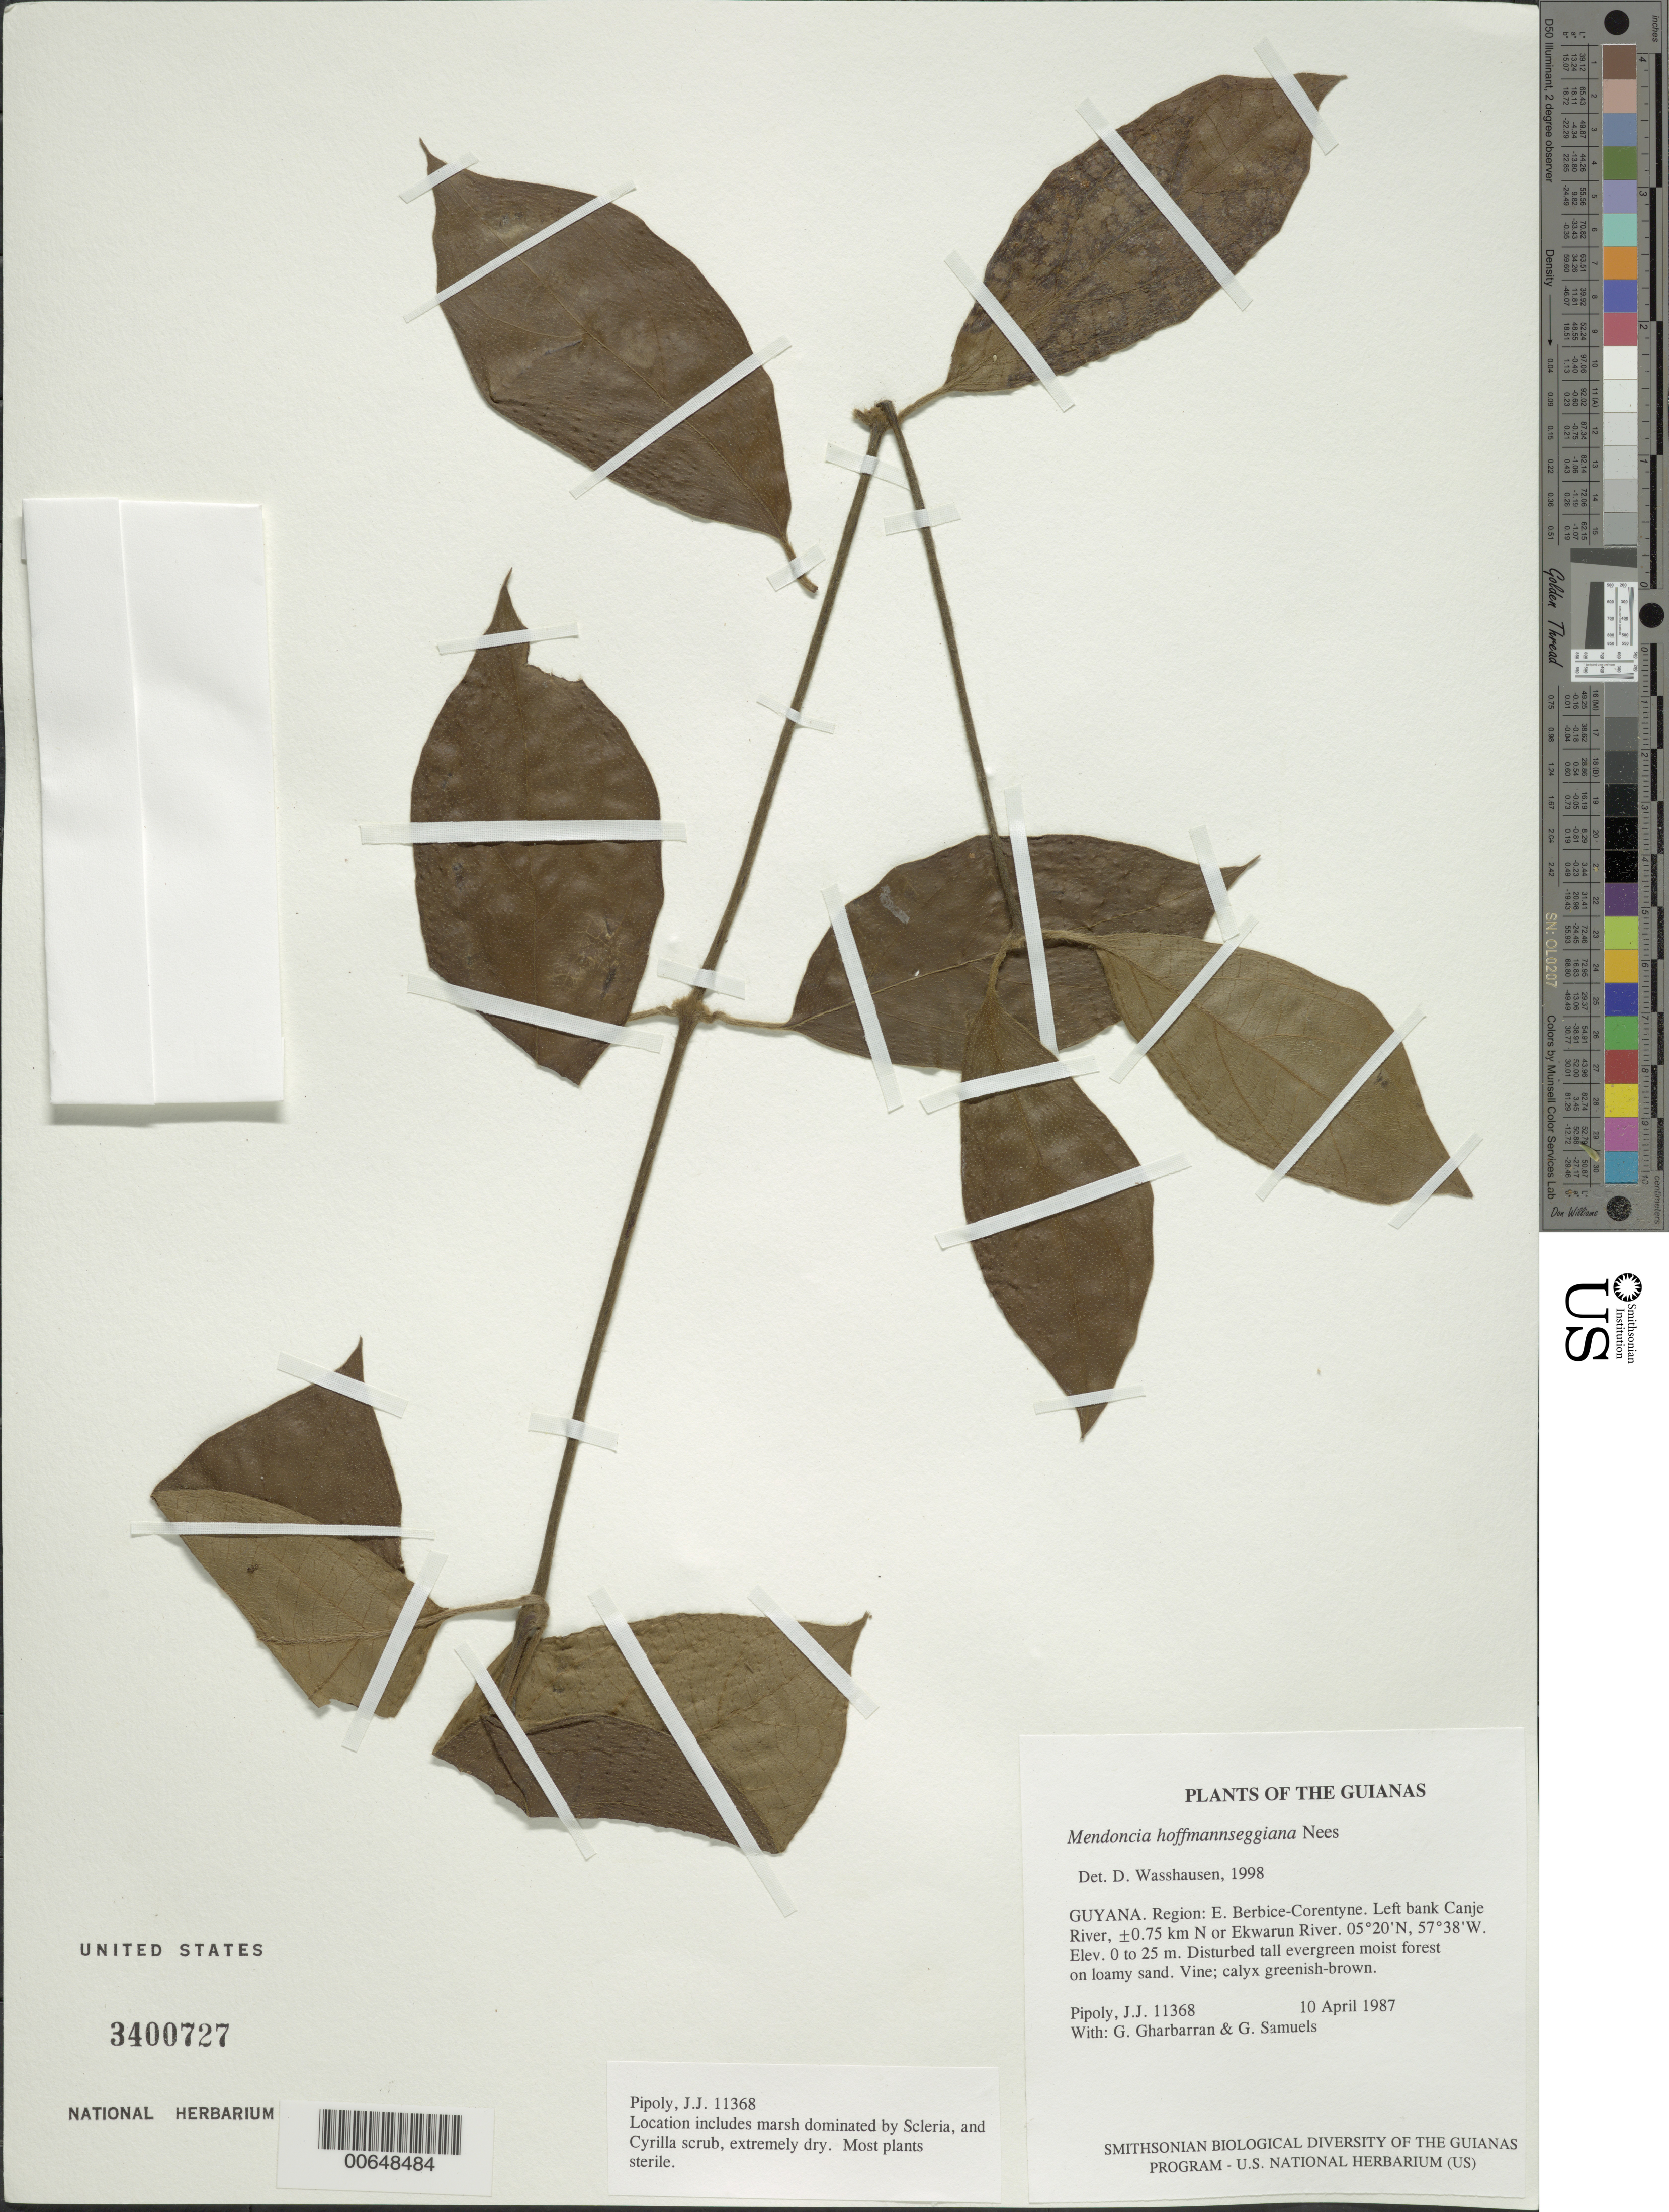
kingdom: Plantae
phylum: Tracheophyta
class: Magnoliopsida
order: Lamiales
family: Acanthaceae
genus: Mendoncia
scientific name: Mendoncia hoffmannseggiana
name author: Nees in DC.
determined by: Wasshausen, Dieter C., (BOT), Smithsonian Institution - National Museum of Natural History (UNITED STATES)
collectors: J. J. Pipoly, G. Gharbarran & G. Samuels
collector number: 11368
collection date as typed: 10 April 1987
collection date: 1987-04-10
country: Guyana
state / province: E. Berbice-Corentyne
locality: Canje River, ± 0.75 km N of Ekwarun River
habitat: Disturbed tall evergreen moist forest on loamy sand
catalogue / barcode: US 3400727